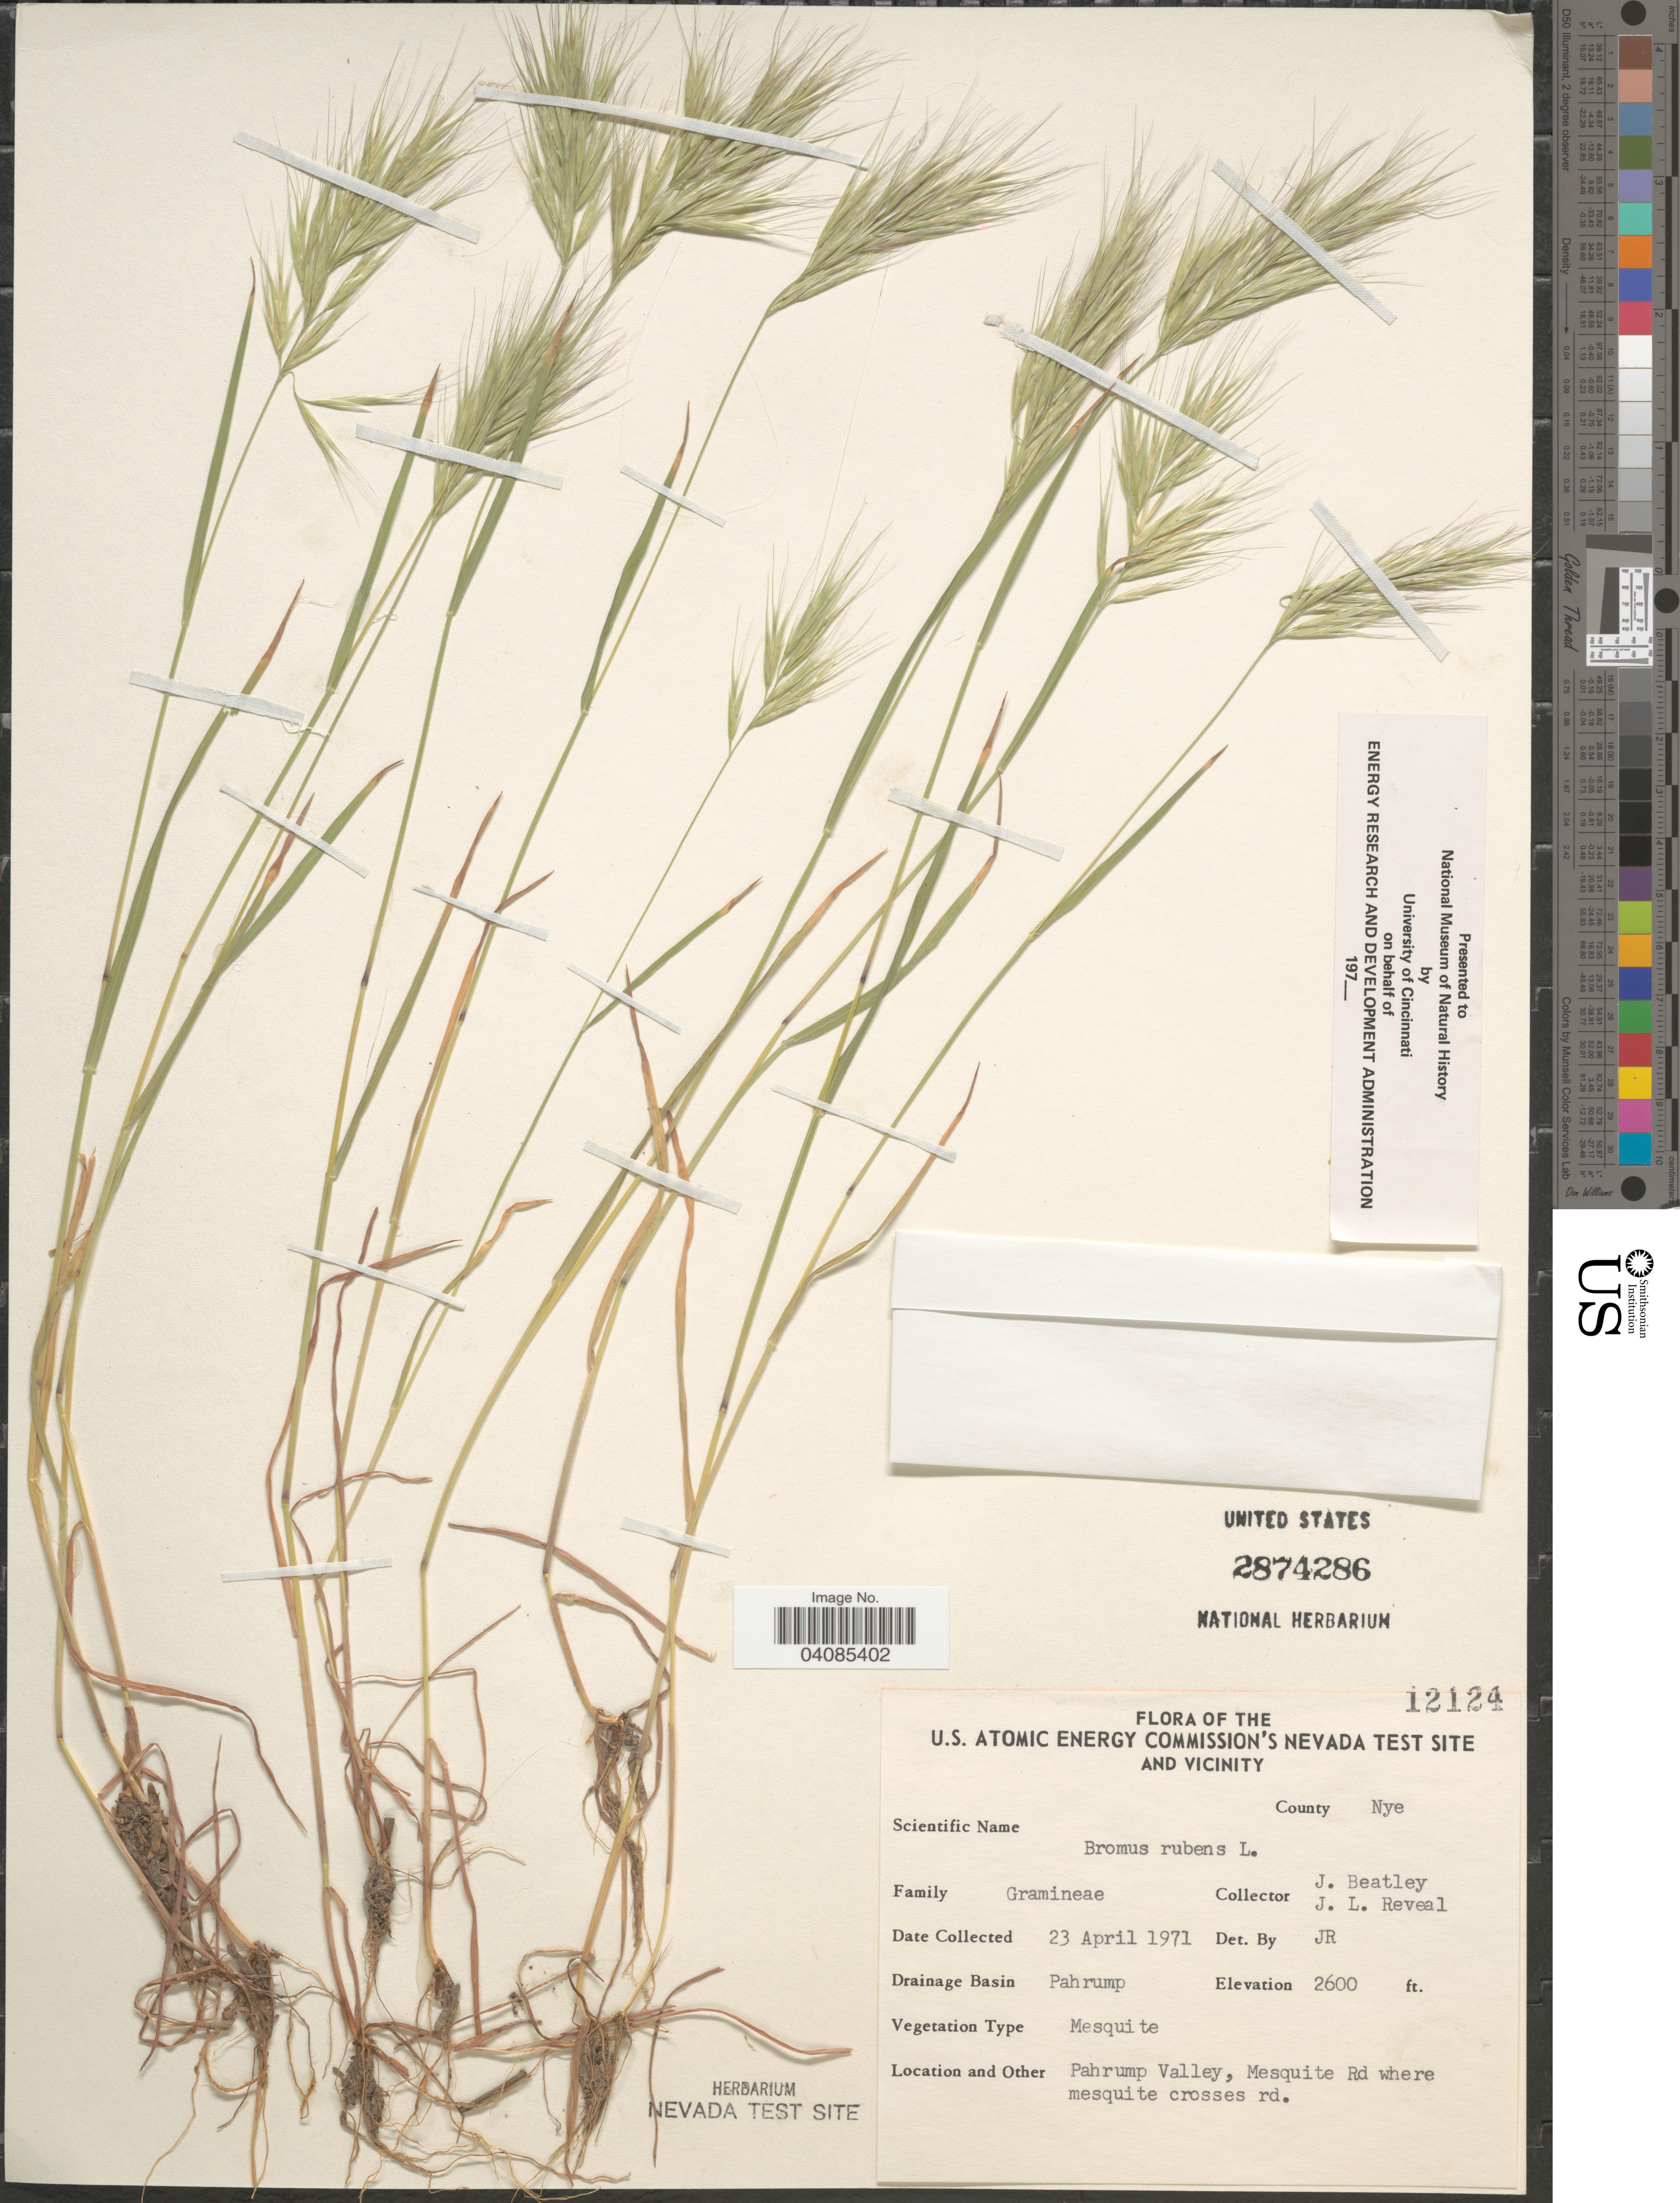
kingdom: Plantae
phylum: Tracheophyta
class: Liliopsida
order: Poales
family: Poaceae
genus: Bromus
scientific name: Bromus rubens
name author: L.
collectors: J. C. Beatley & J. L. Reveal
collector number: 12124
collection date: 1971-04-23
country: United States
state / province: Nevada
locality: The U.S. Atomic Energy Commission's Nevada Test Site and Vicinity. County Nye. Drainage Basin Pahrump. Pahrump Valley, Mesquite Rd where mesquite crosses rd.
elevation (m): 792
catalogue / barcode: US 2874286